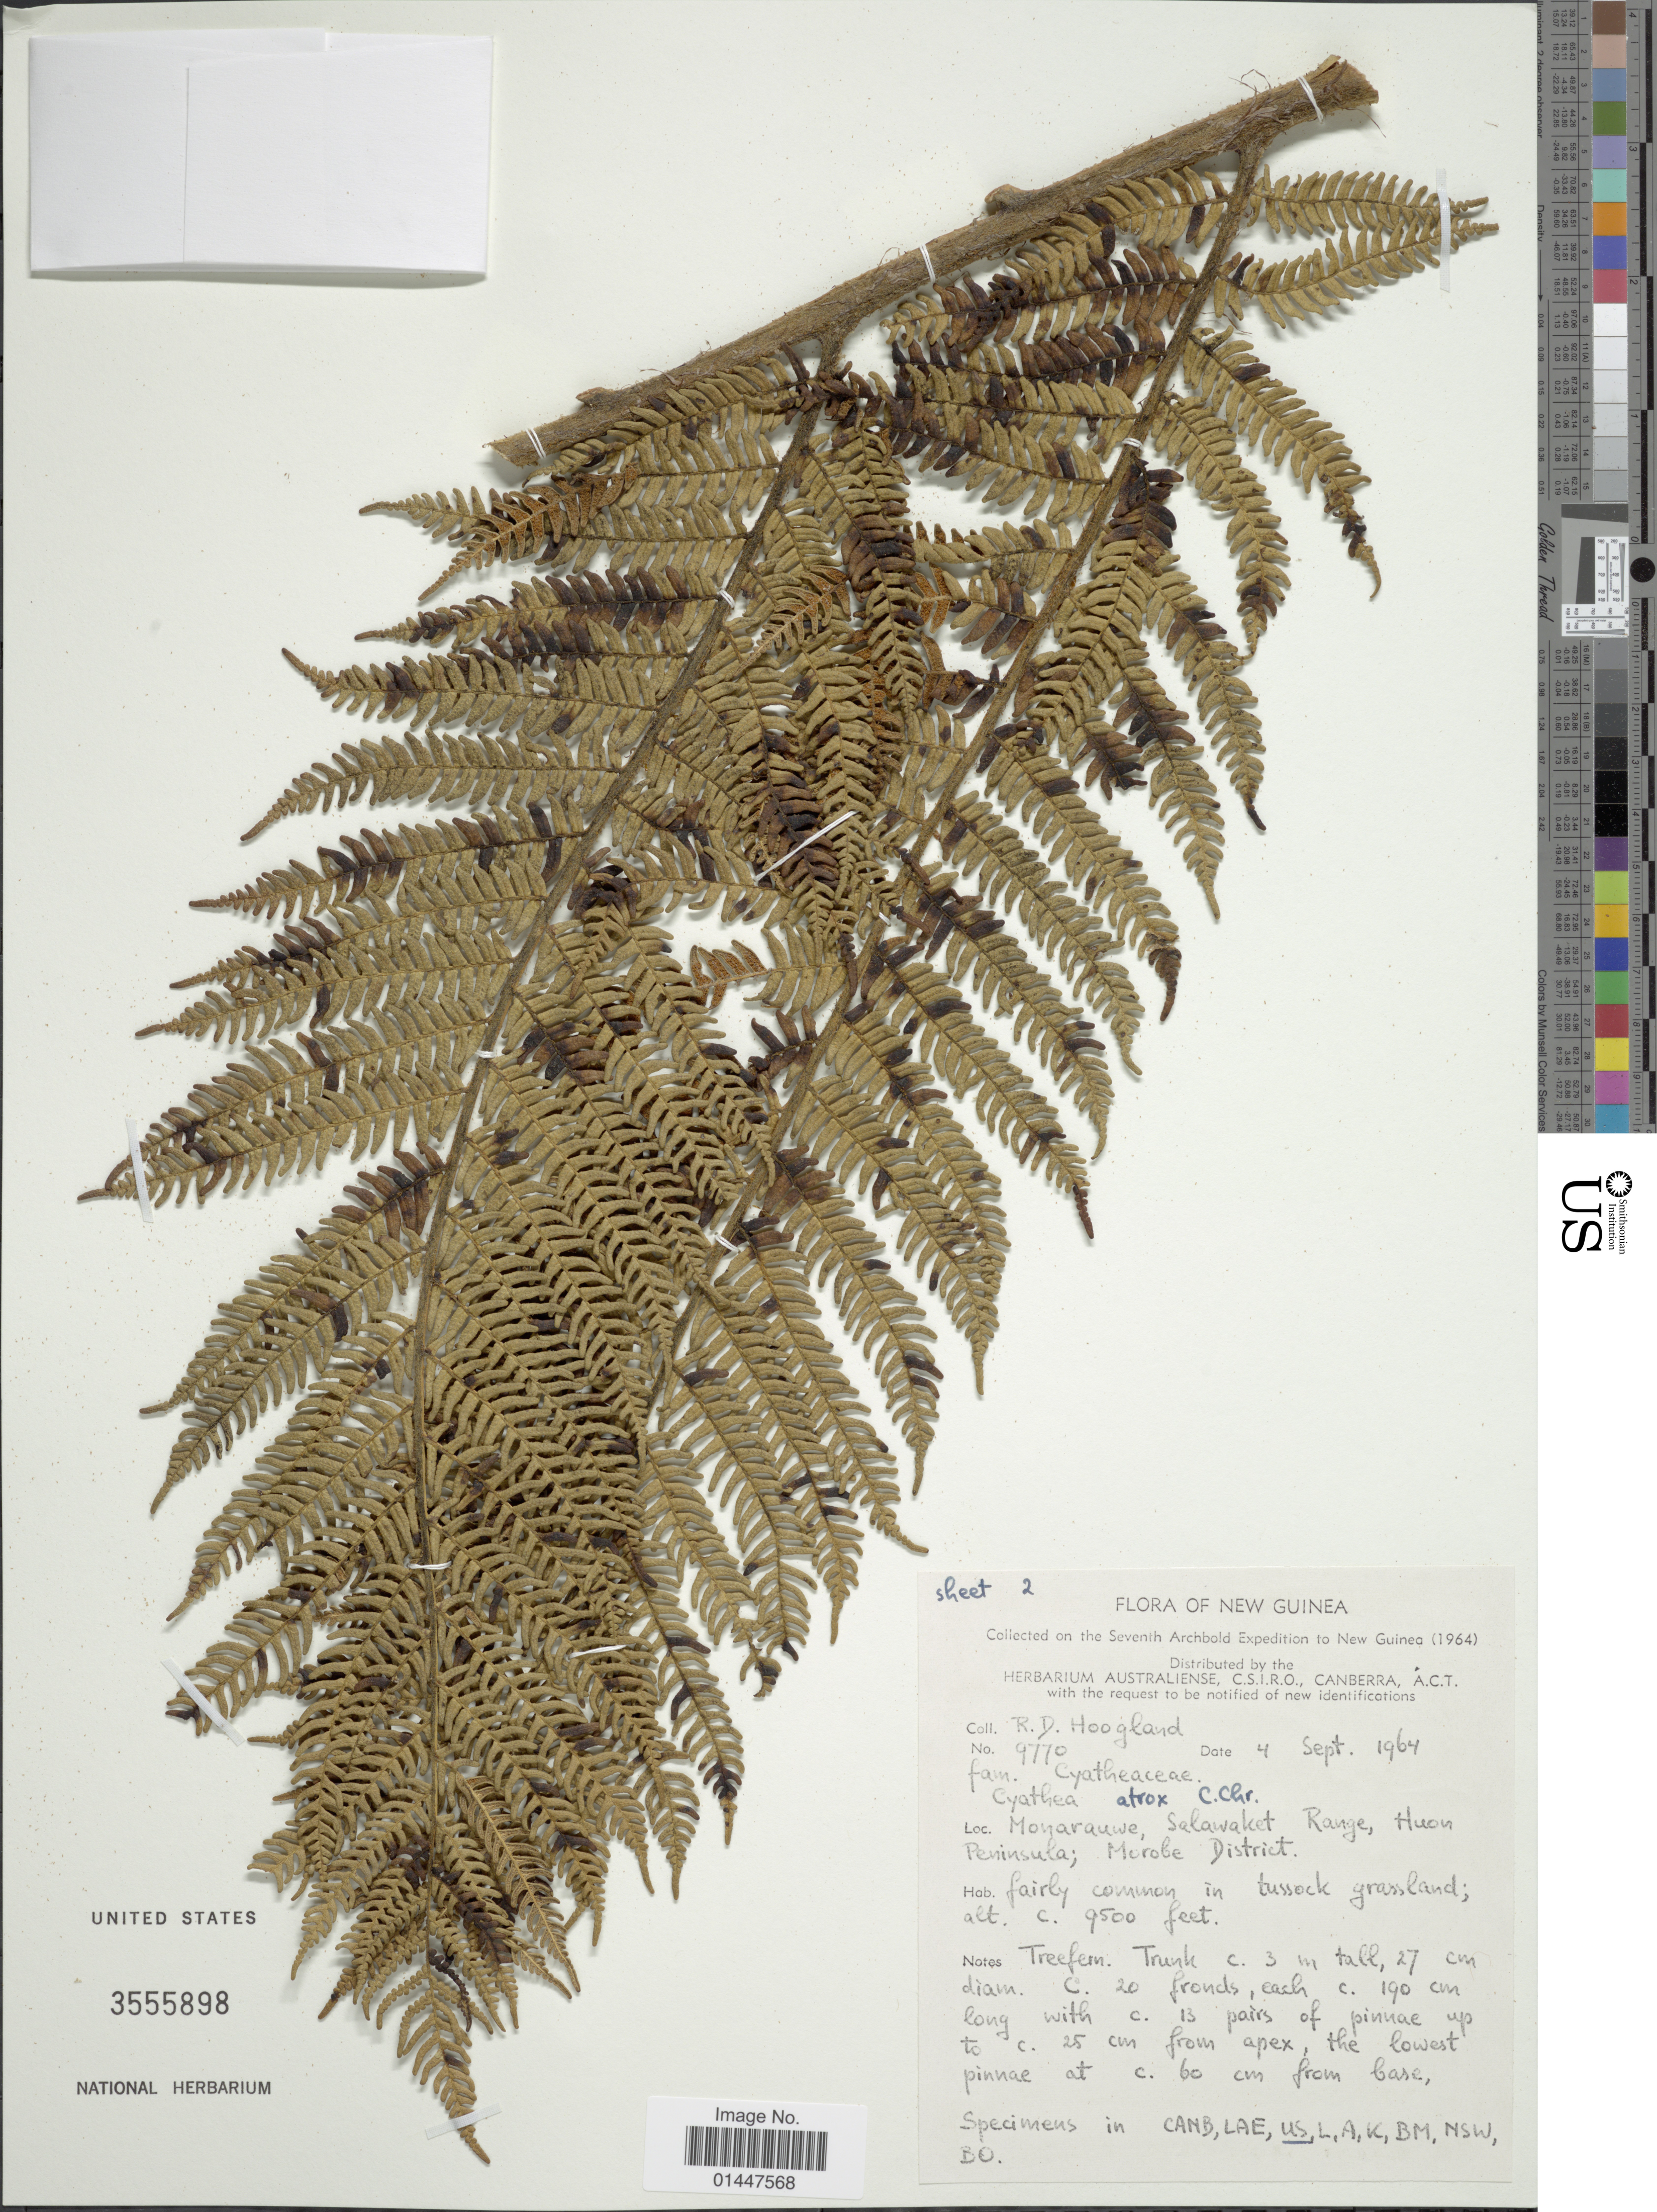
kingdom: Plantae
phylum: Tracheophyta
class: Polypodiopsida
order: Cyatheales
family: Cyatheaceae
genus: Sphaeropteris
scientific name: Sphaeropteris atrox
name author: (C. Chr.) R.M. Tryon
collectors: R. D. Hoogland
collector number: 9770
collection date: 1964-09-04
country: Papua New Guinea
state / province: Morobe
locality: New Guinea. Monarauwe, Selawaket Range, Hun Peninsula, Morobe District.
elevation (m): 2896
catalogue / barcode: US 3555898